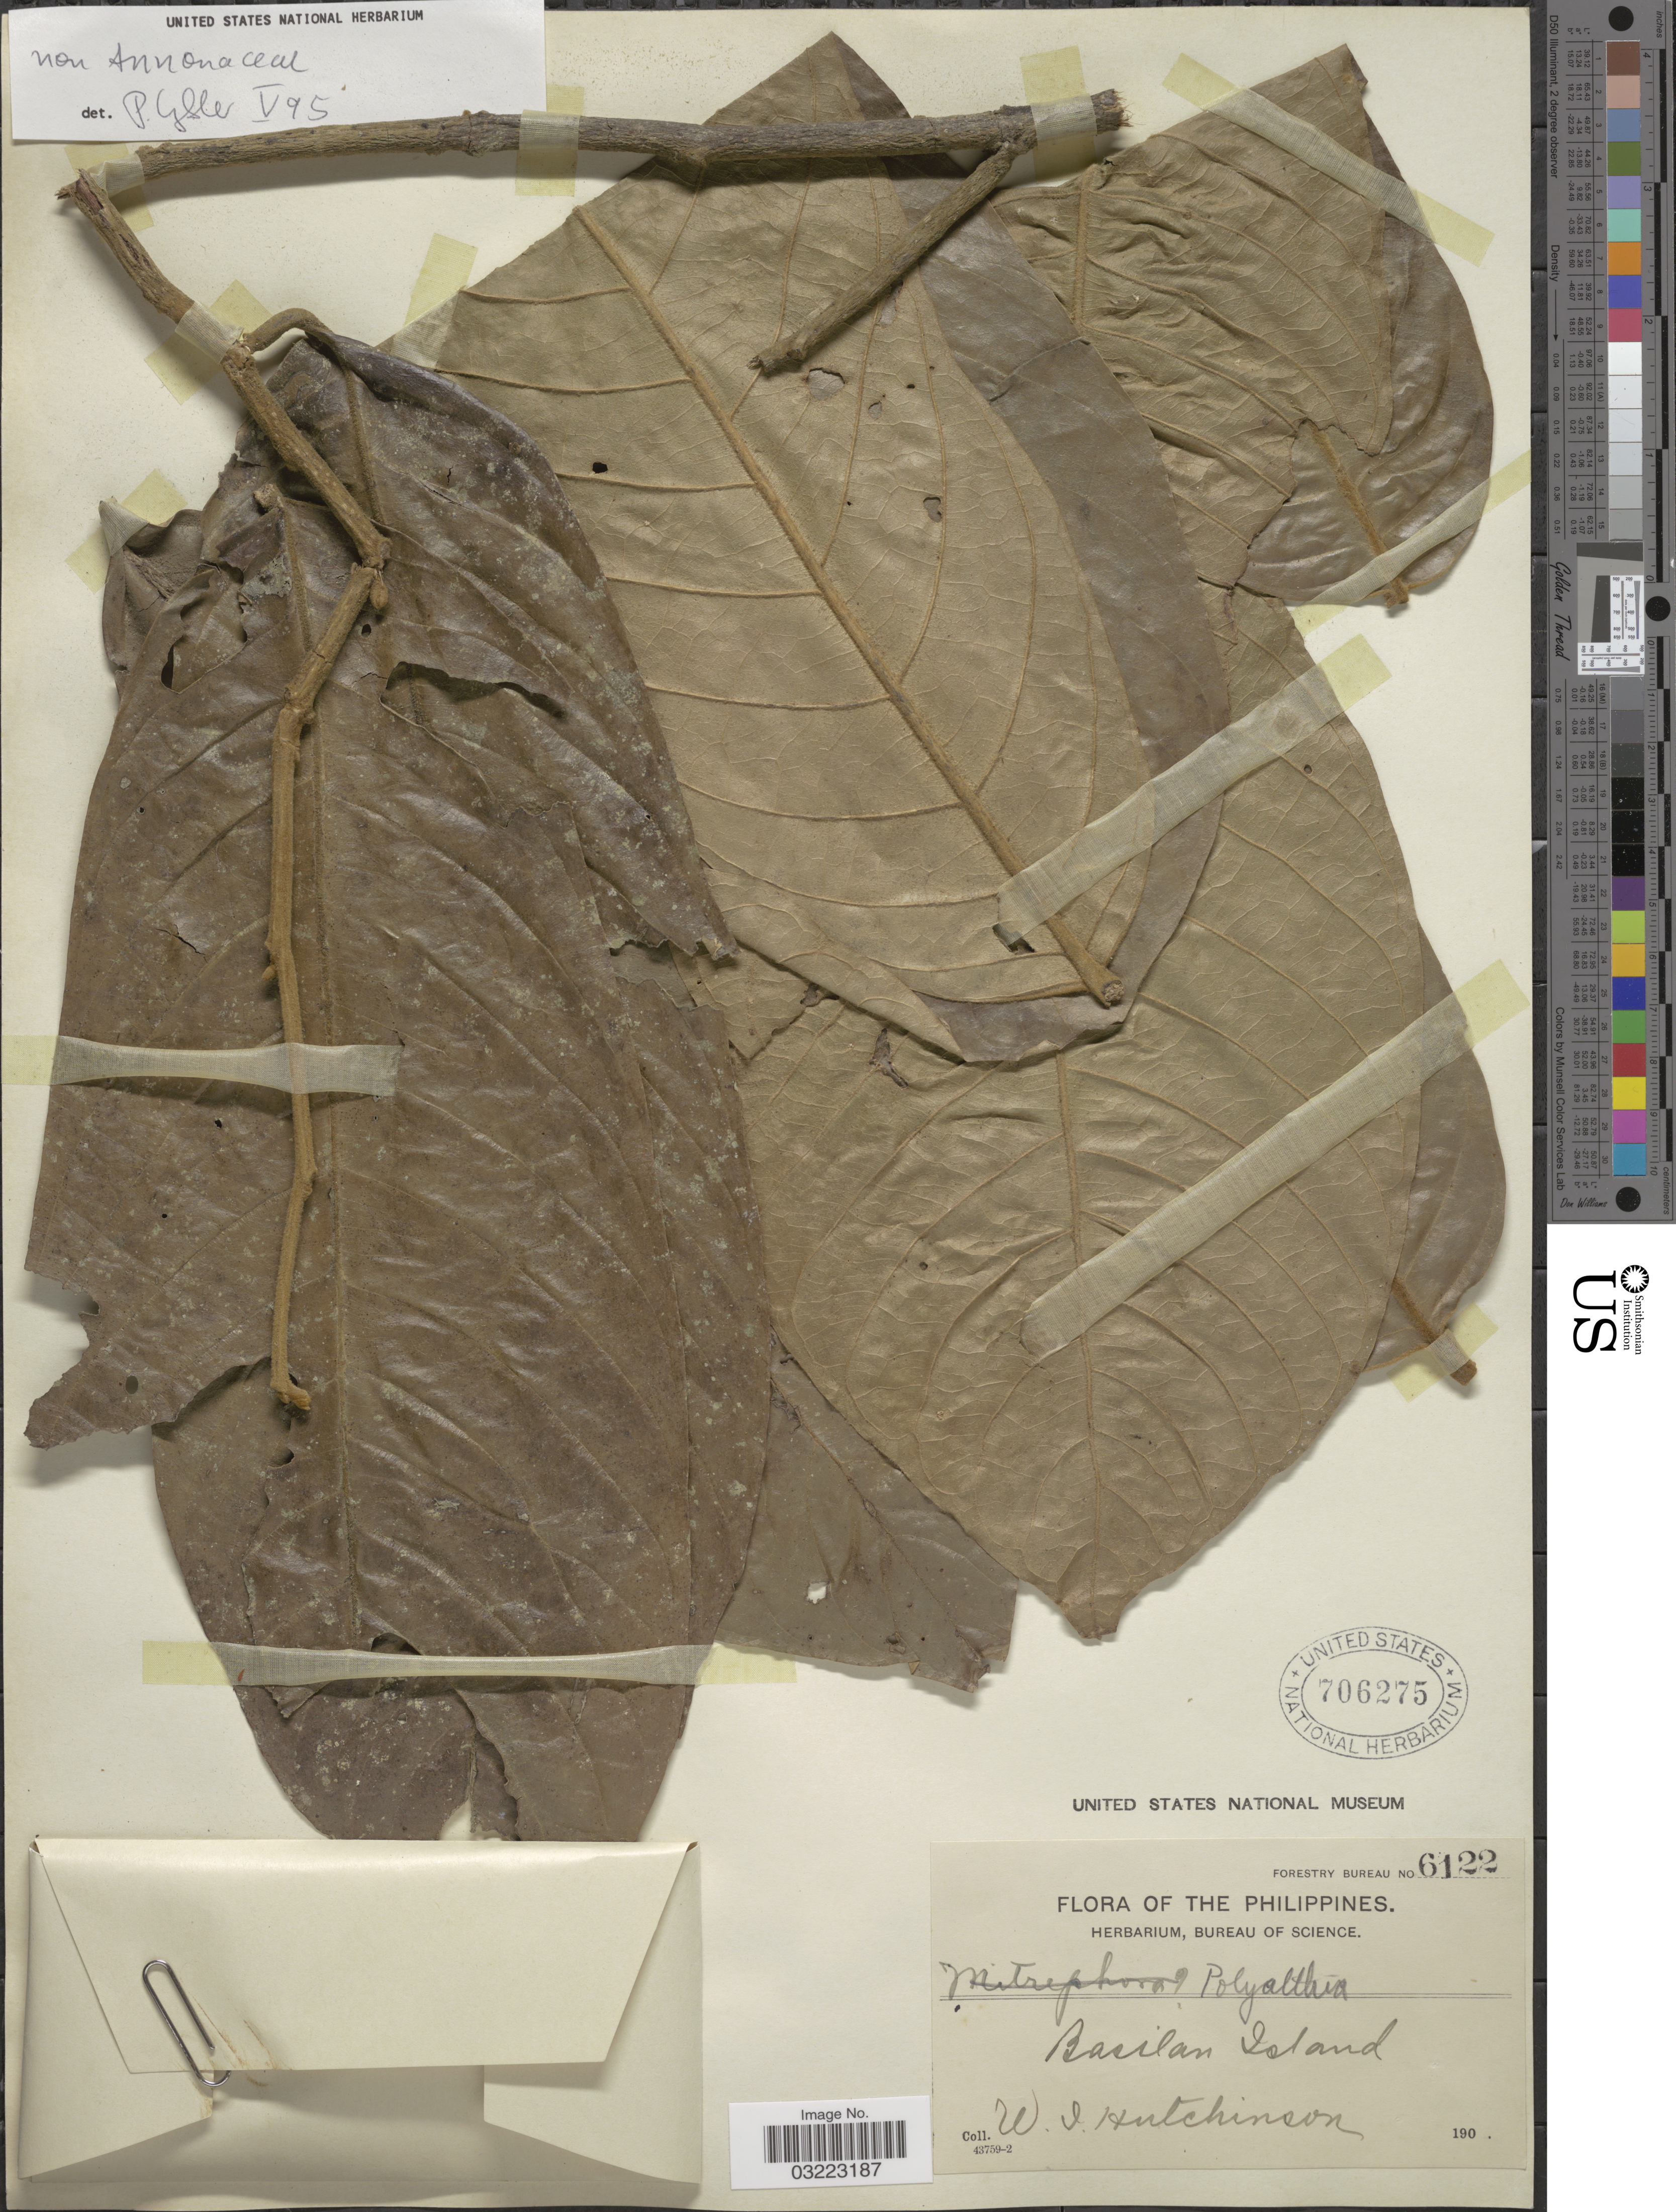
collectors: W. I. Hutchinson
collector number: Forestry Bureau 6122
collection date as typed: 190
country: Philippines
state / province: Muslim Mindanao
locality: Basilan Island.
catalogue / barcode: US 706275